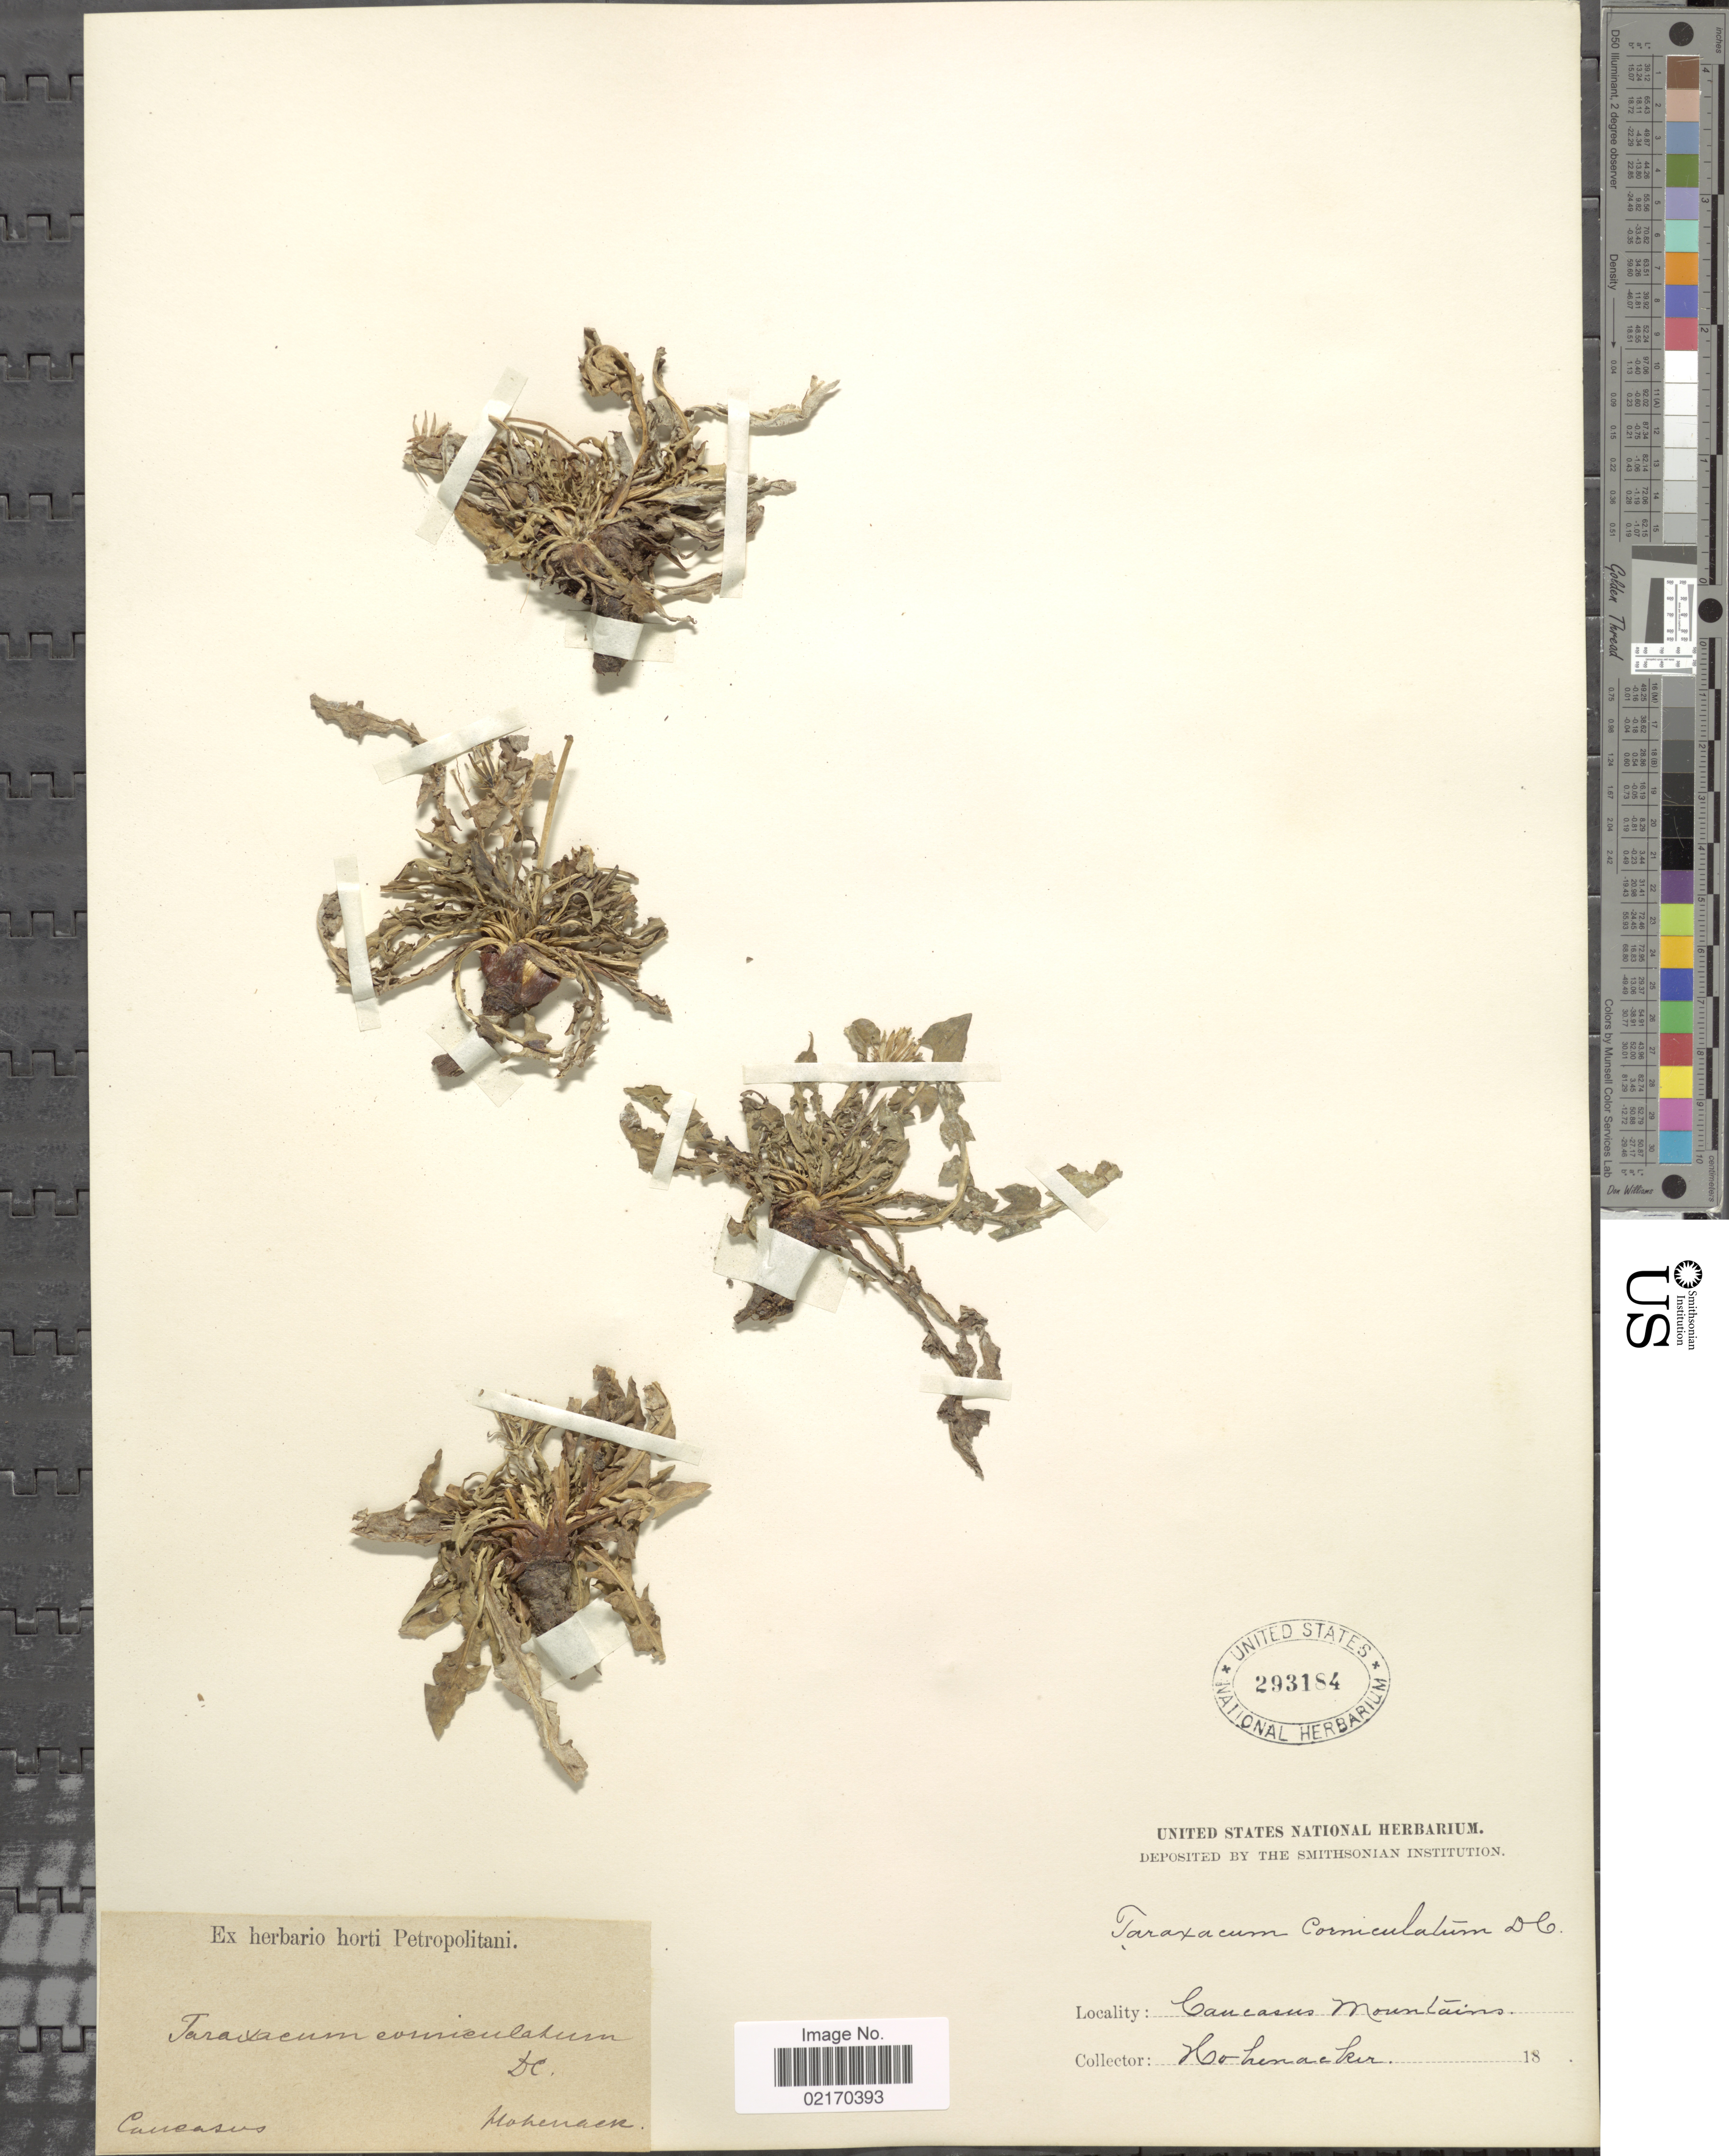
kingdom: Plantae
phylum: Tracheophyta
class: Magnoliopsida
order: Asterales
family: Asteraceae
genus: Taraxacum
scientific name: Taraxacum corniculatum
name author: DC.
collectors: Hohenacker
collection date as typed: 18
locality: Caucasus Mountains, Caucasus.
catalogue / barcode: US 293184